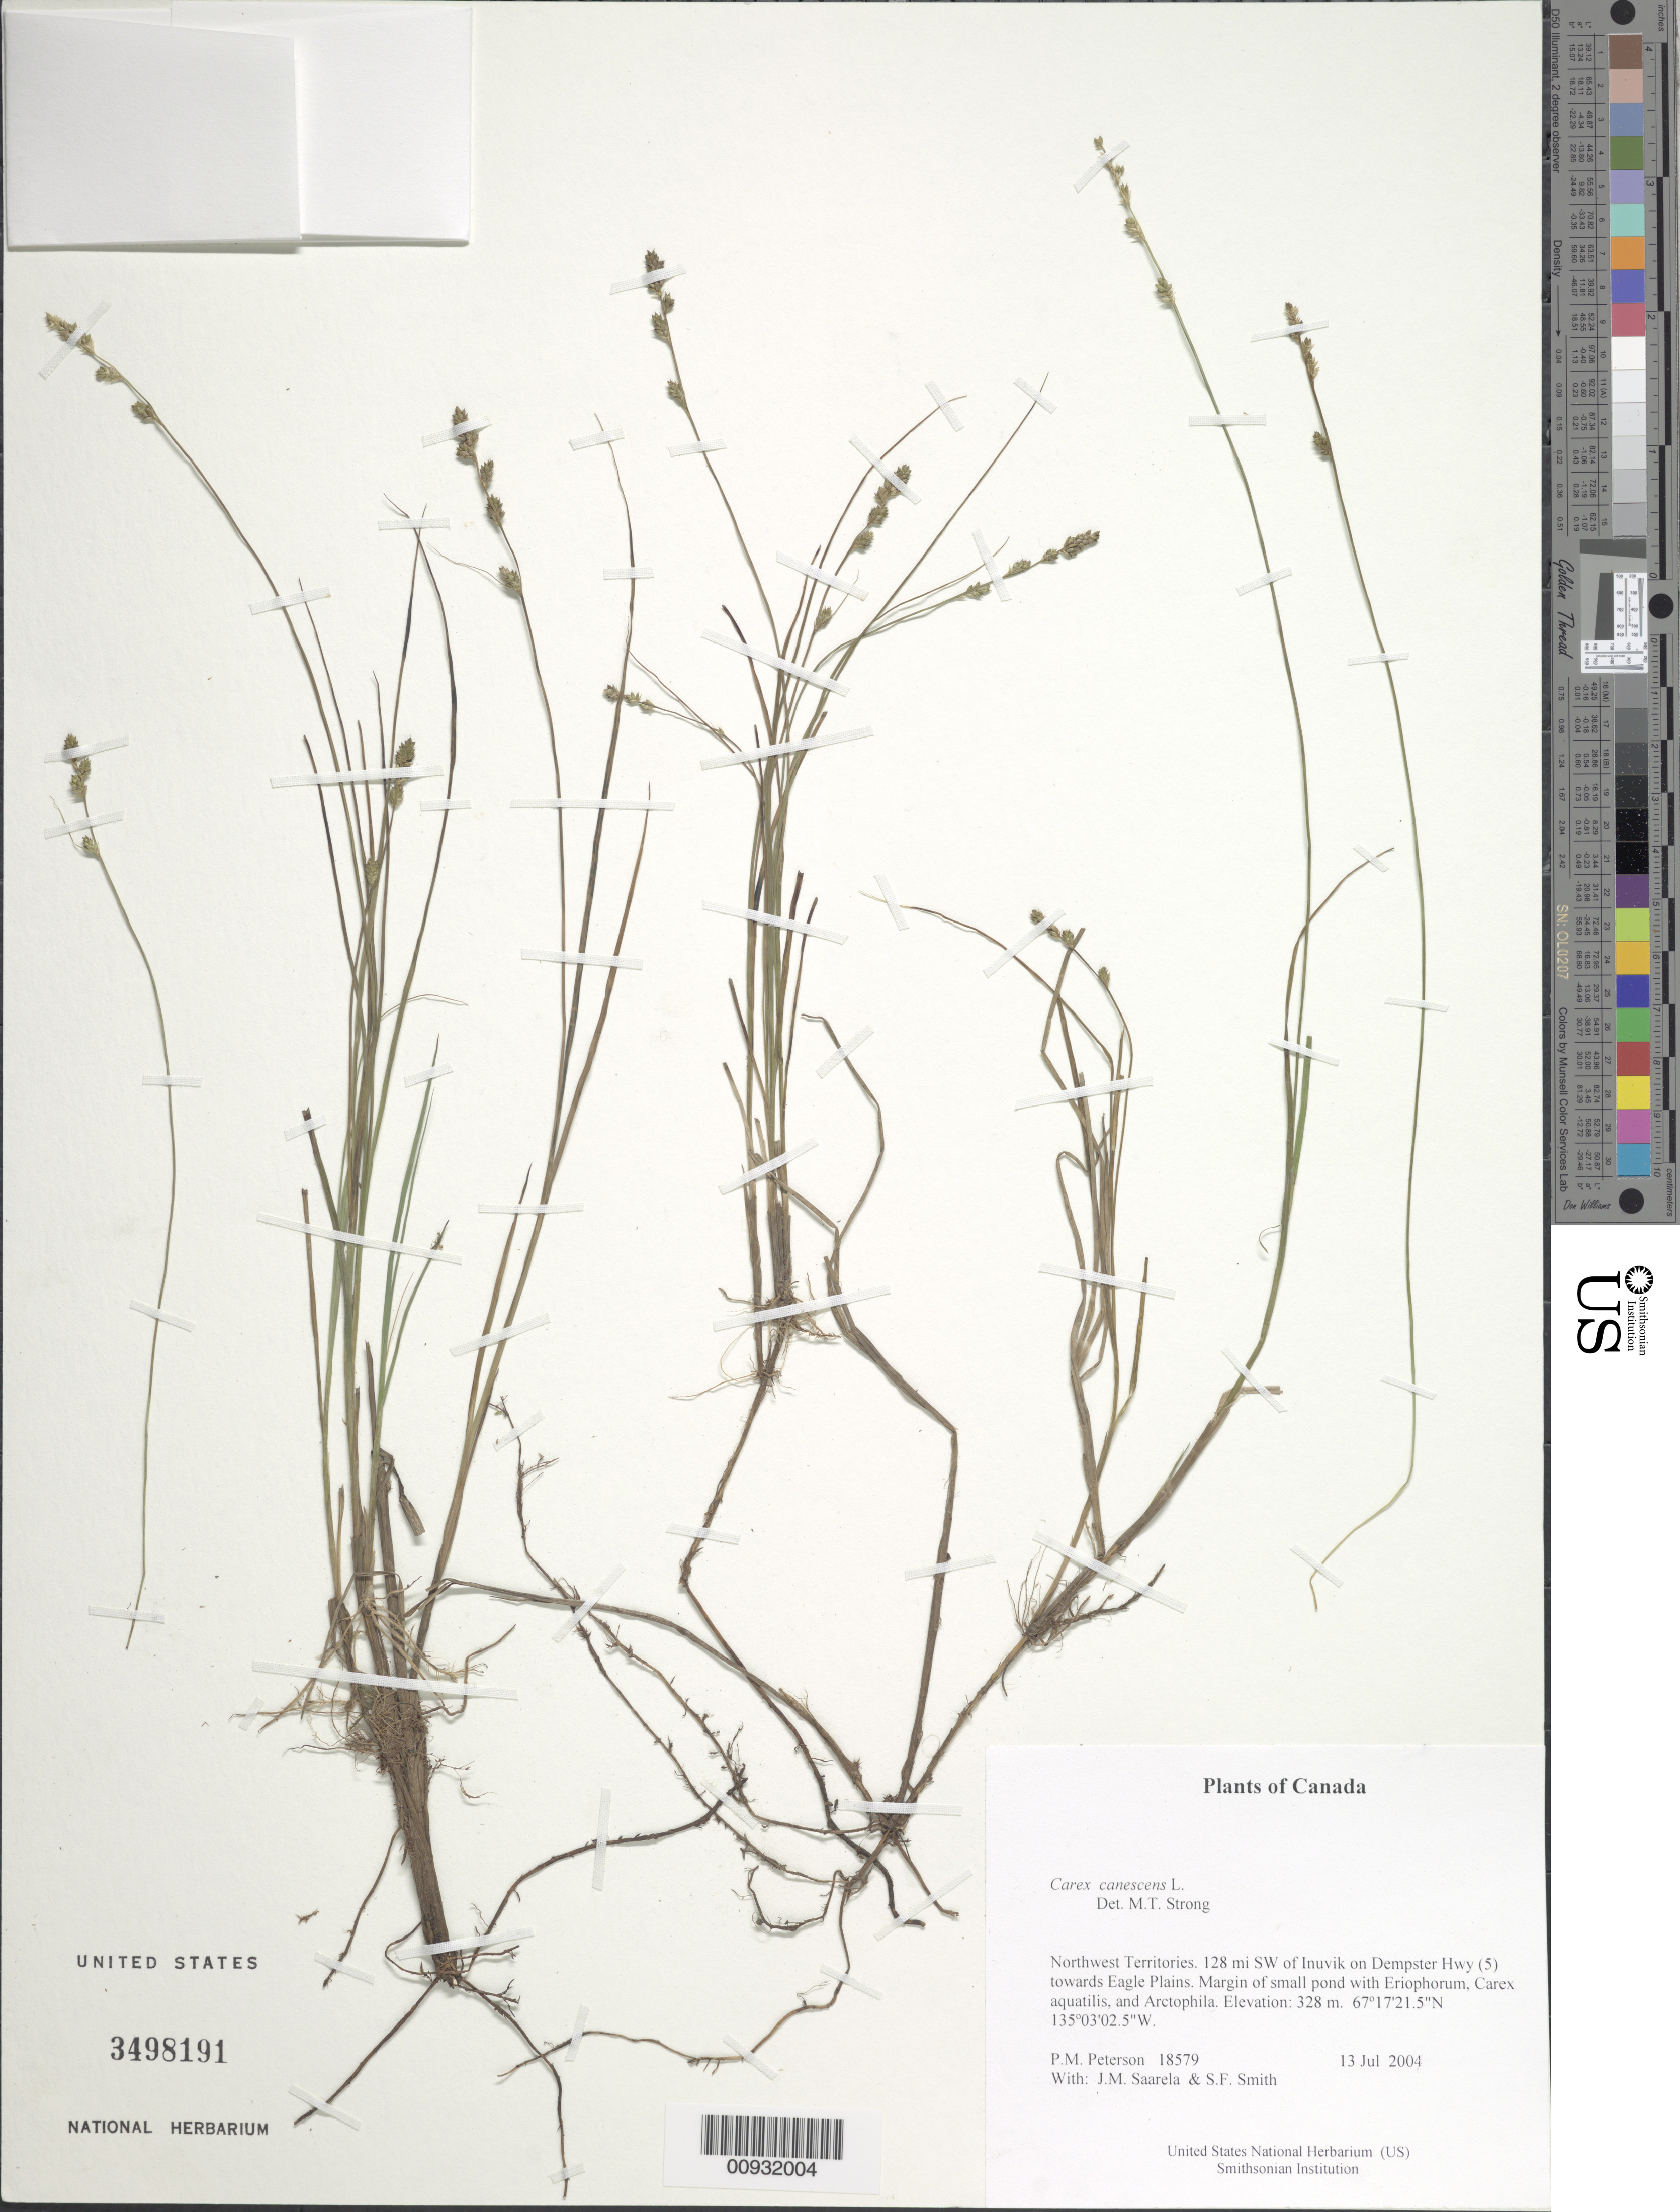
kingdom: Plantae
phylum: Tracheophyta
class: Liliopsida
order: Poales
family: Cyperaceae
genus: Carex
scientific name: Carex canescens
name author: L.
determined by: Strong, M. T., (US), Smithsonian Institution - National Museum of Natural History (UNITED STATES)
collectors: P. M. Peterson, J. Saarela & S.F. Smith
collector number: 18579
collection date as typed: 13 Jul 2004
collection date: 2004-07-13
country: Canada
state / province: Northwest Territories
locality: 128 mi SW of Inuvik on Dempster Hwy (5) towards Eagle Plains. Margin of small pond with Eriophorum, Carex aquatilis, and Arctophila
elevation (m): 328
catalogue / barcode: US 3498191